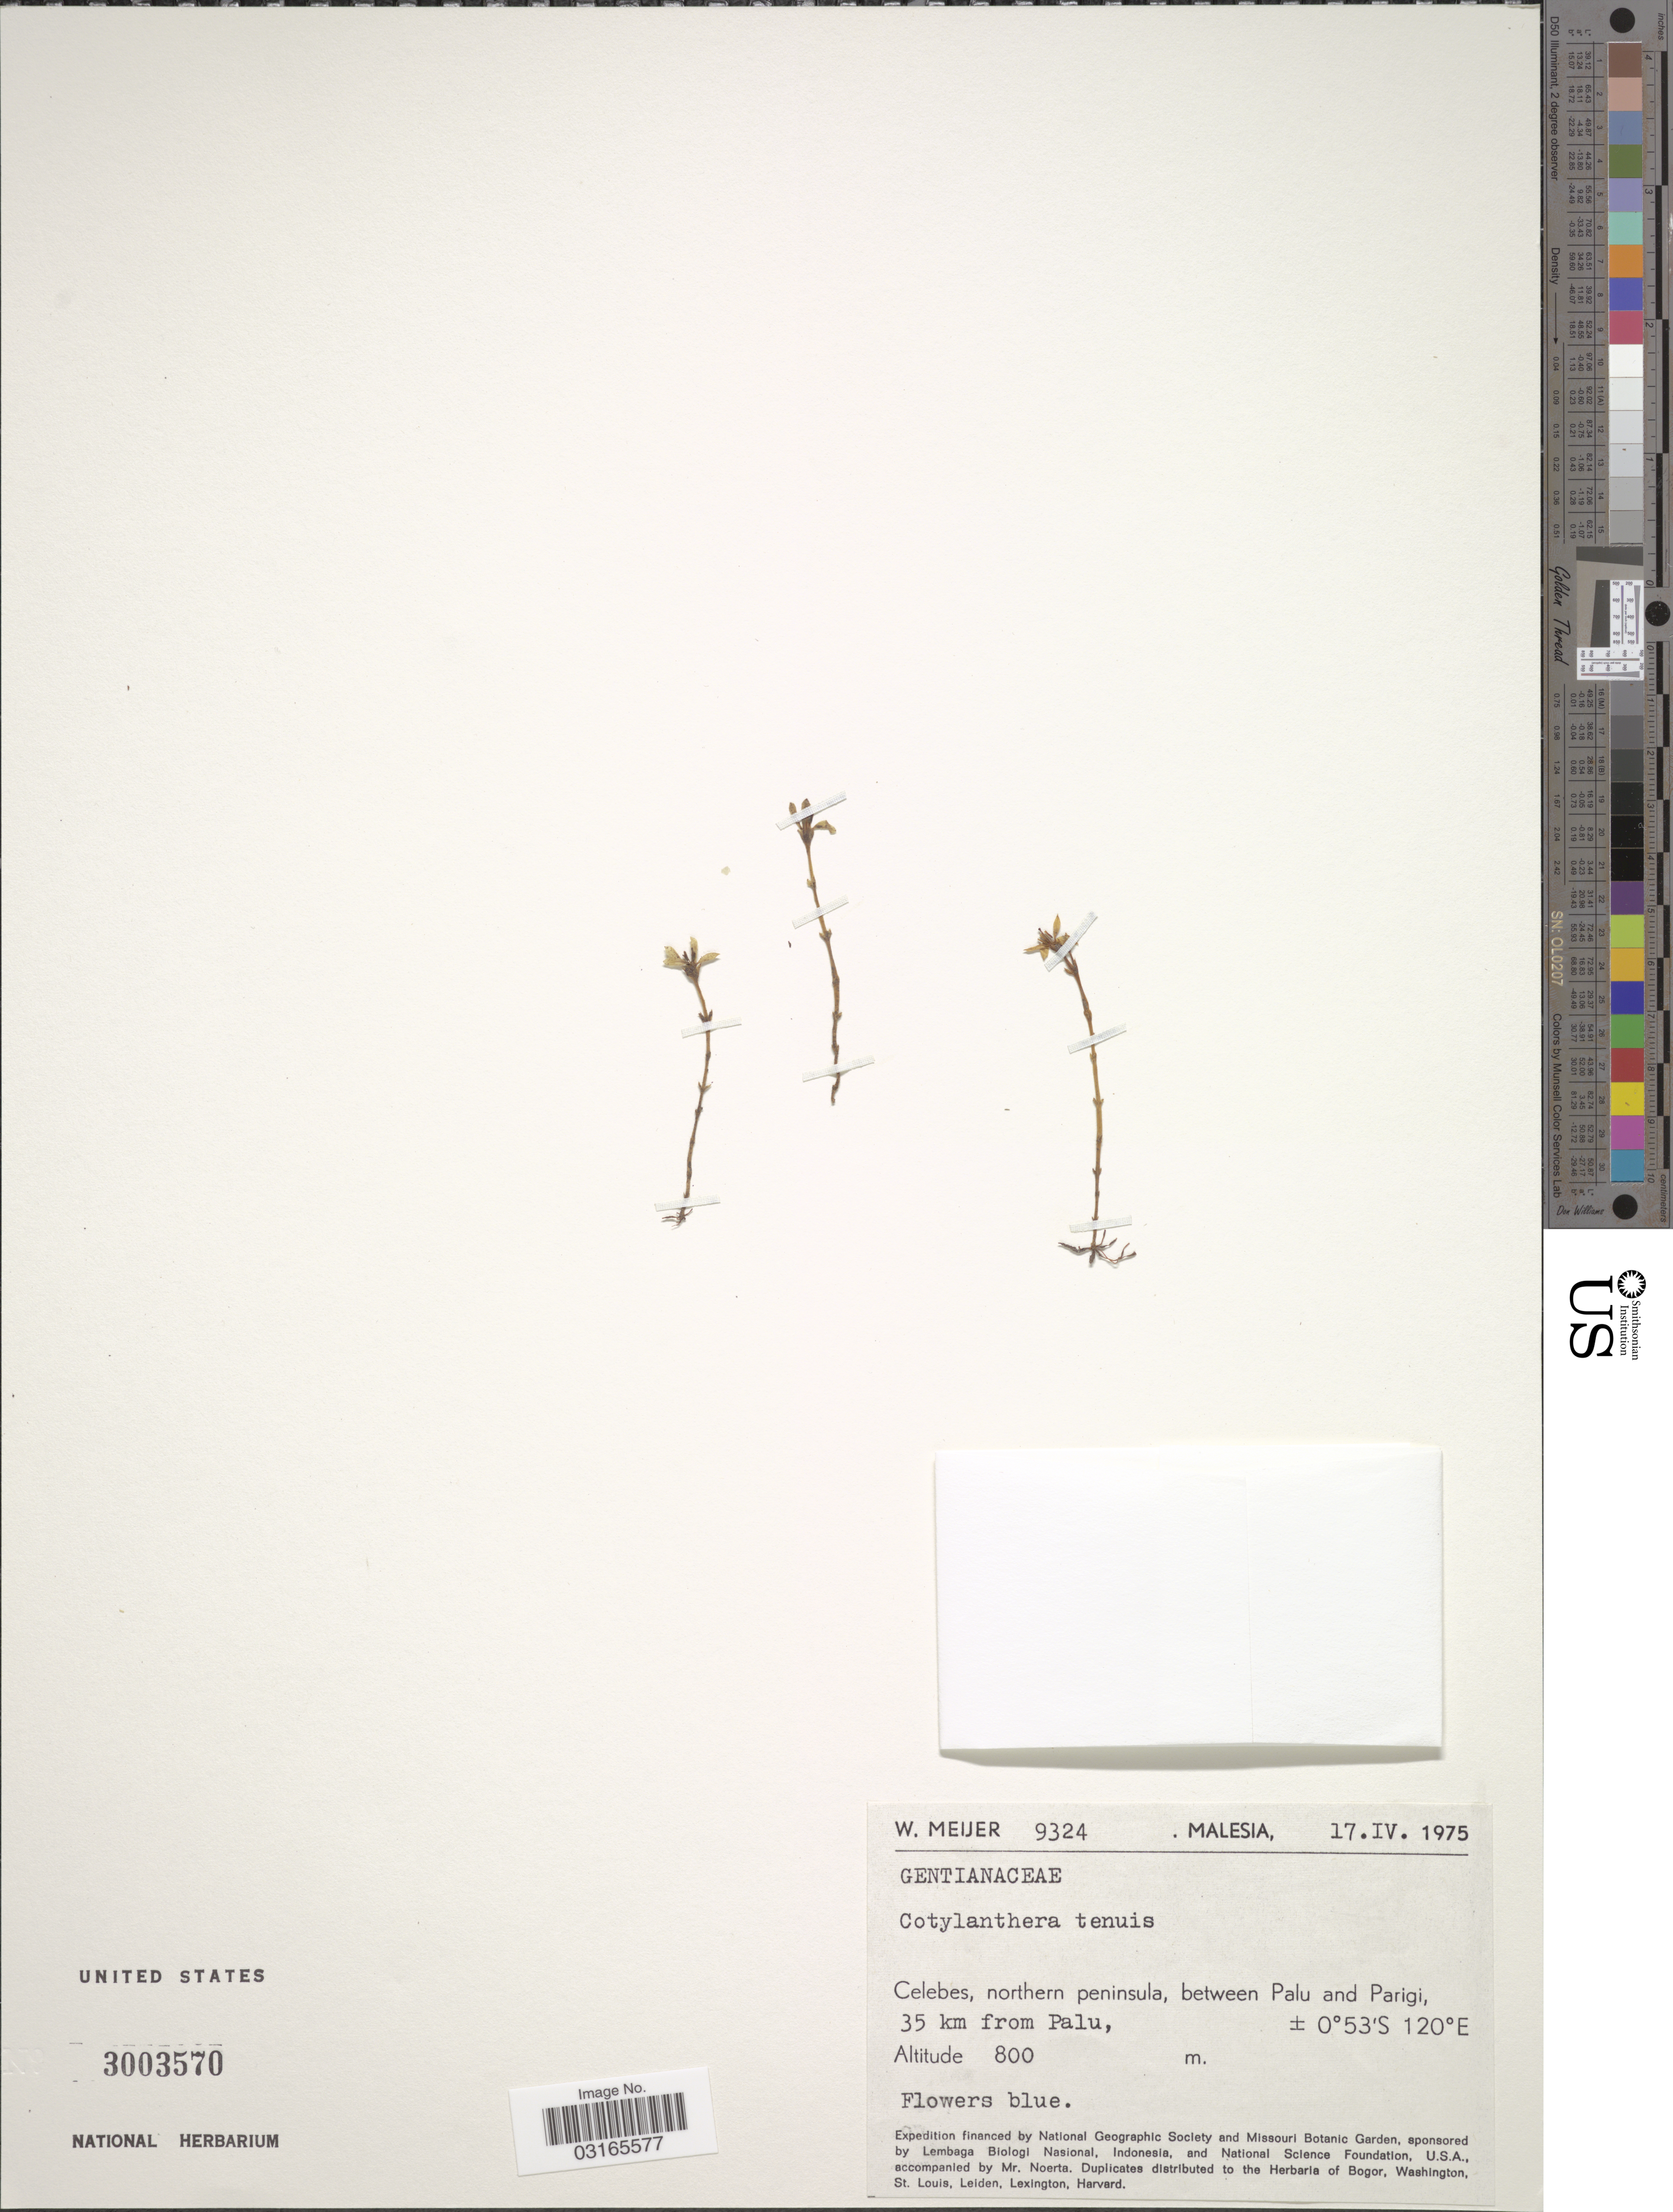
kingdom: Plantae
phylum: Tracheophyta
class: Magnoliopsida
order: Gentianales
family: Gentianaceae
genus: Cotylanthera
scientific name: Cotylanthera tenuis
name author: Blume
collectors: W. Meijer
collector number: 9324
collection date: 1975-04-17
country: Malaysia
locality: Malesia. Celebes, northern peninsula, between Palu and Parigi, 35 km from Palu.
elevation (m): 800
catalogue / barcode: US 3003570